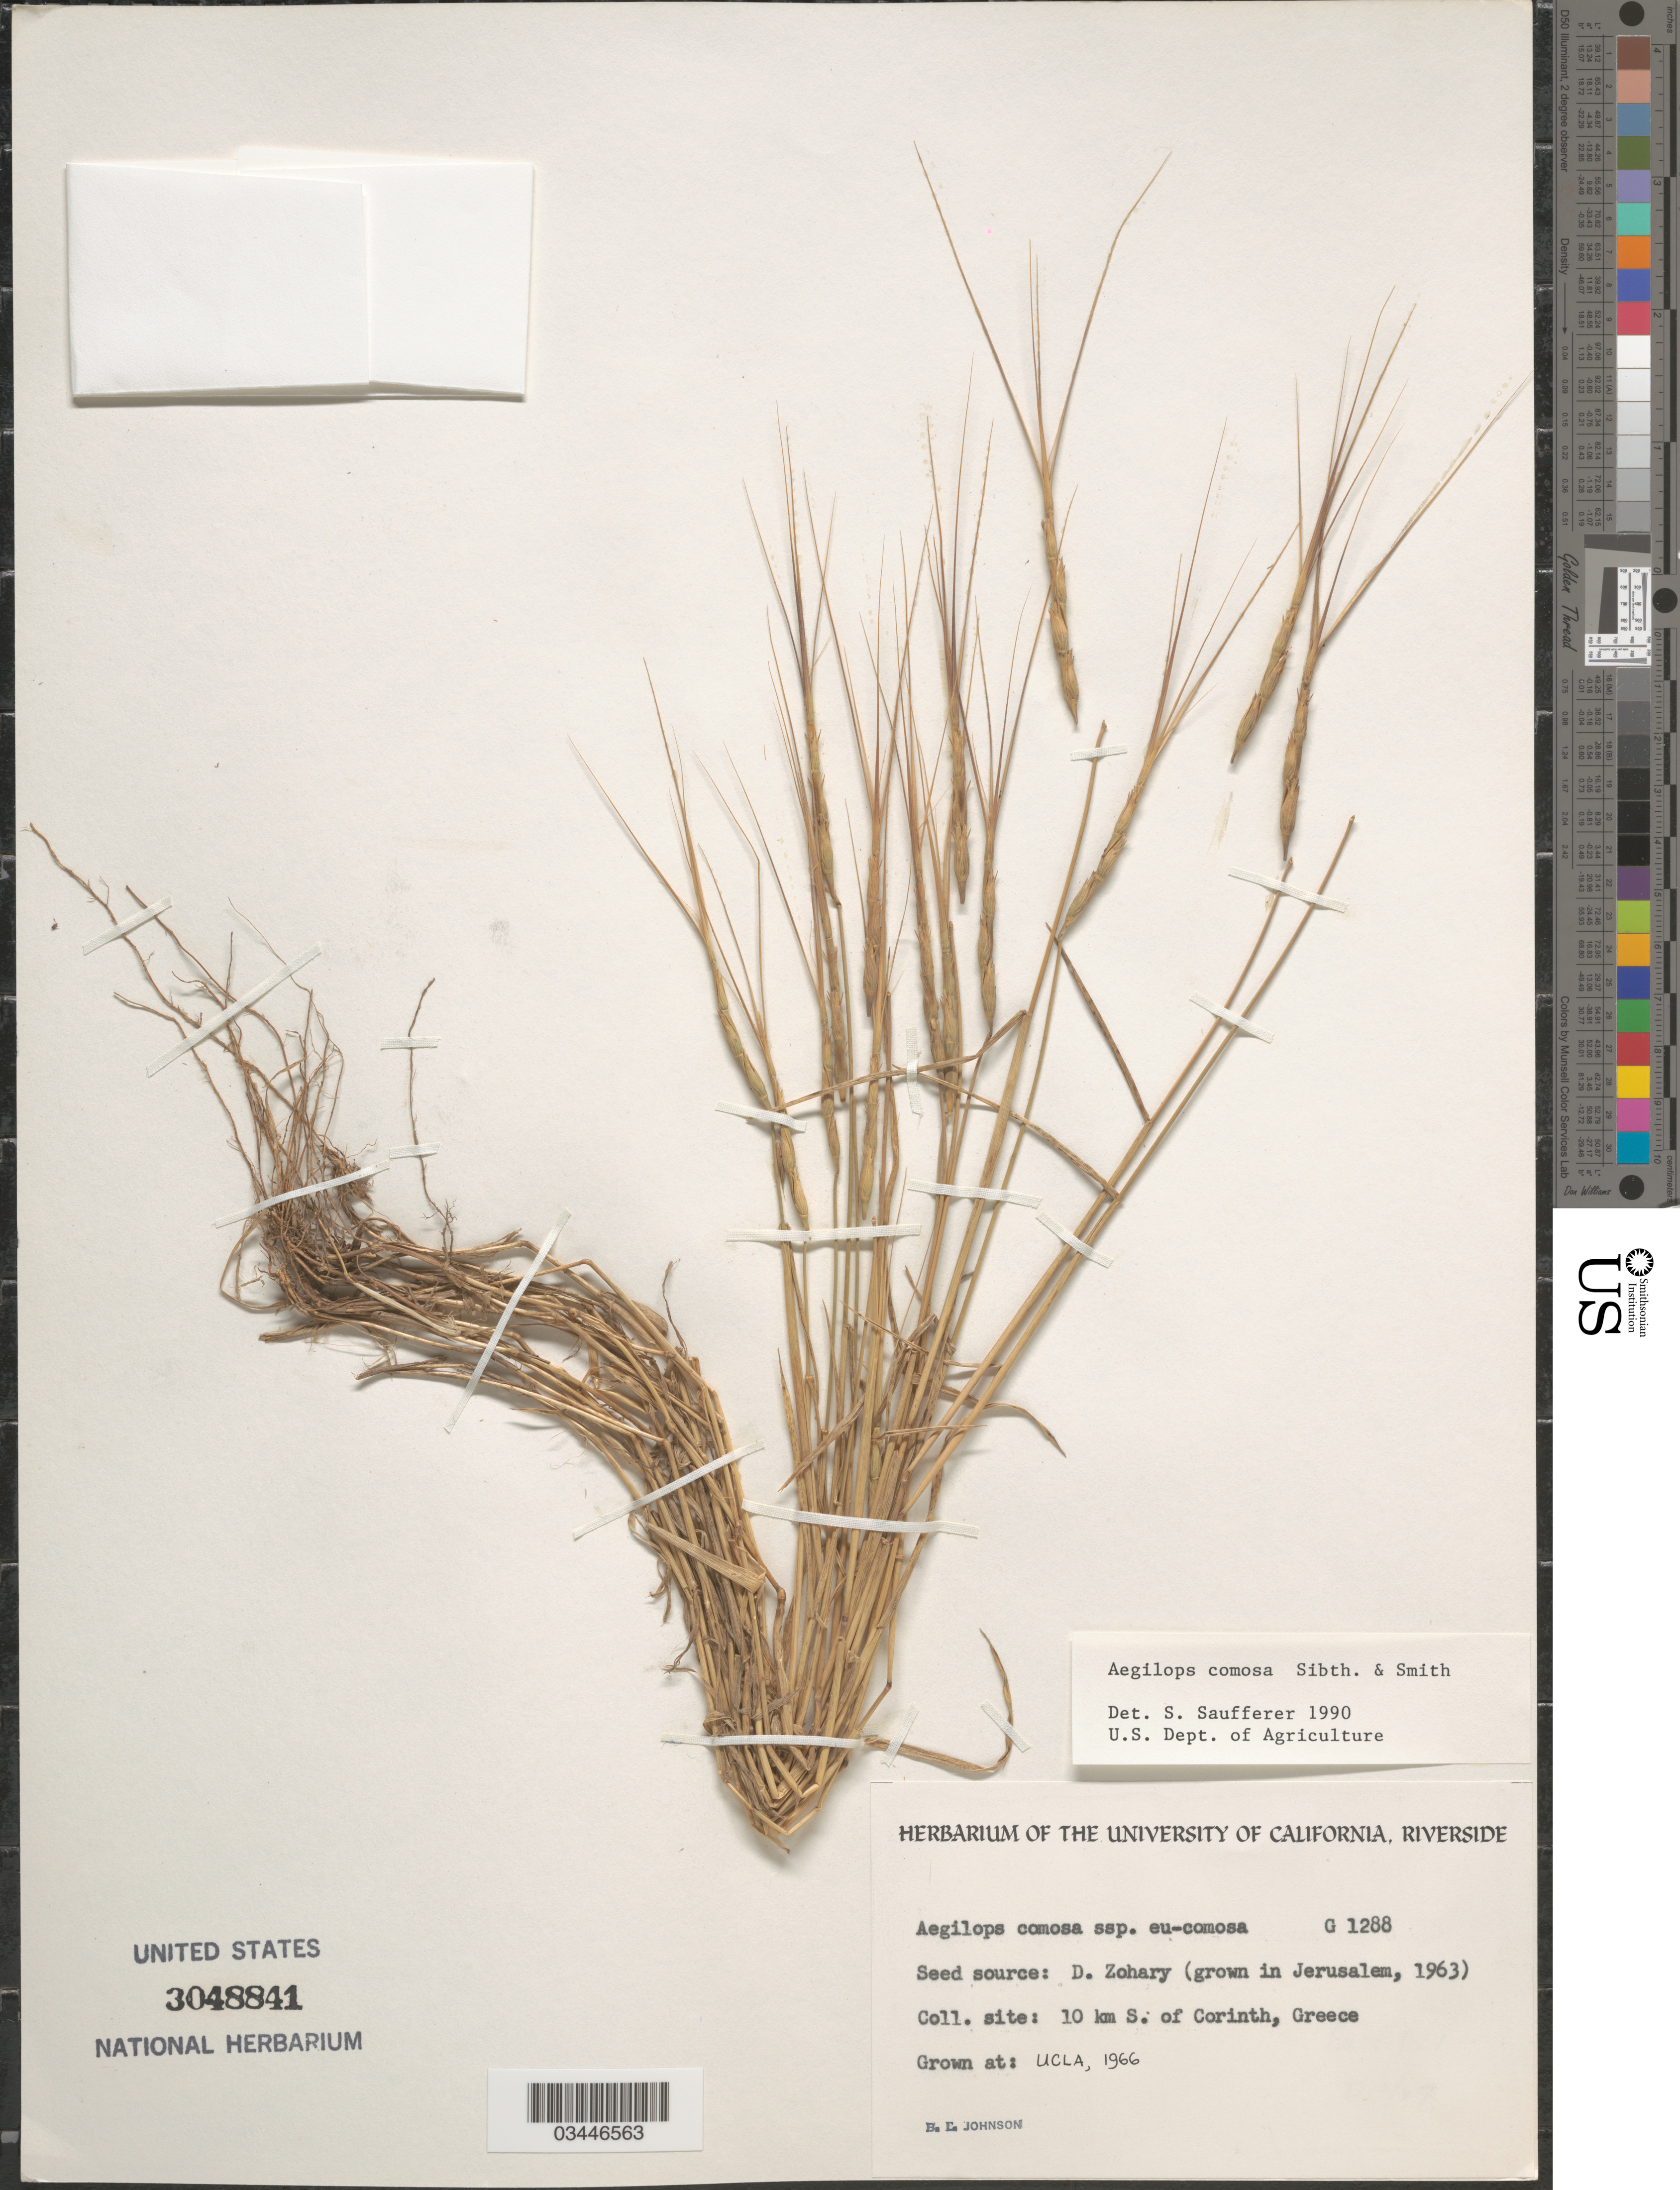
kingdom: Plantae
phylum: Tracheophyta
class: Liliopsida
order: Poales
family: Poaceae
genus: Aegilops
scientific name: Aegilops comosa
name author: Sibth. & Sm.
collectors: B. Johnson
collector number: G1288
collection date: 1966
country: United States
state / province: California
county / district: Los Angeles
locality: UCLA.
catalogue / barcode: US 3048841